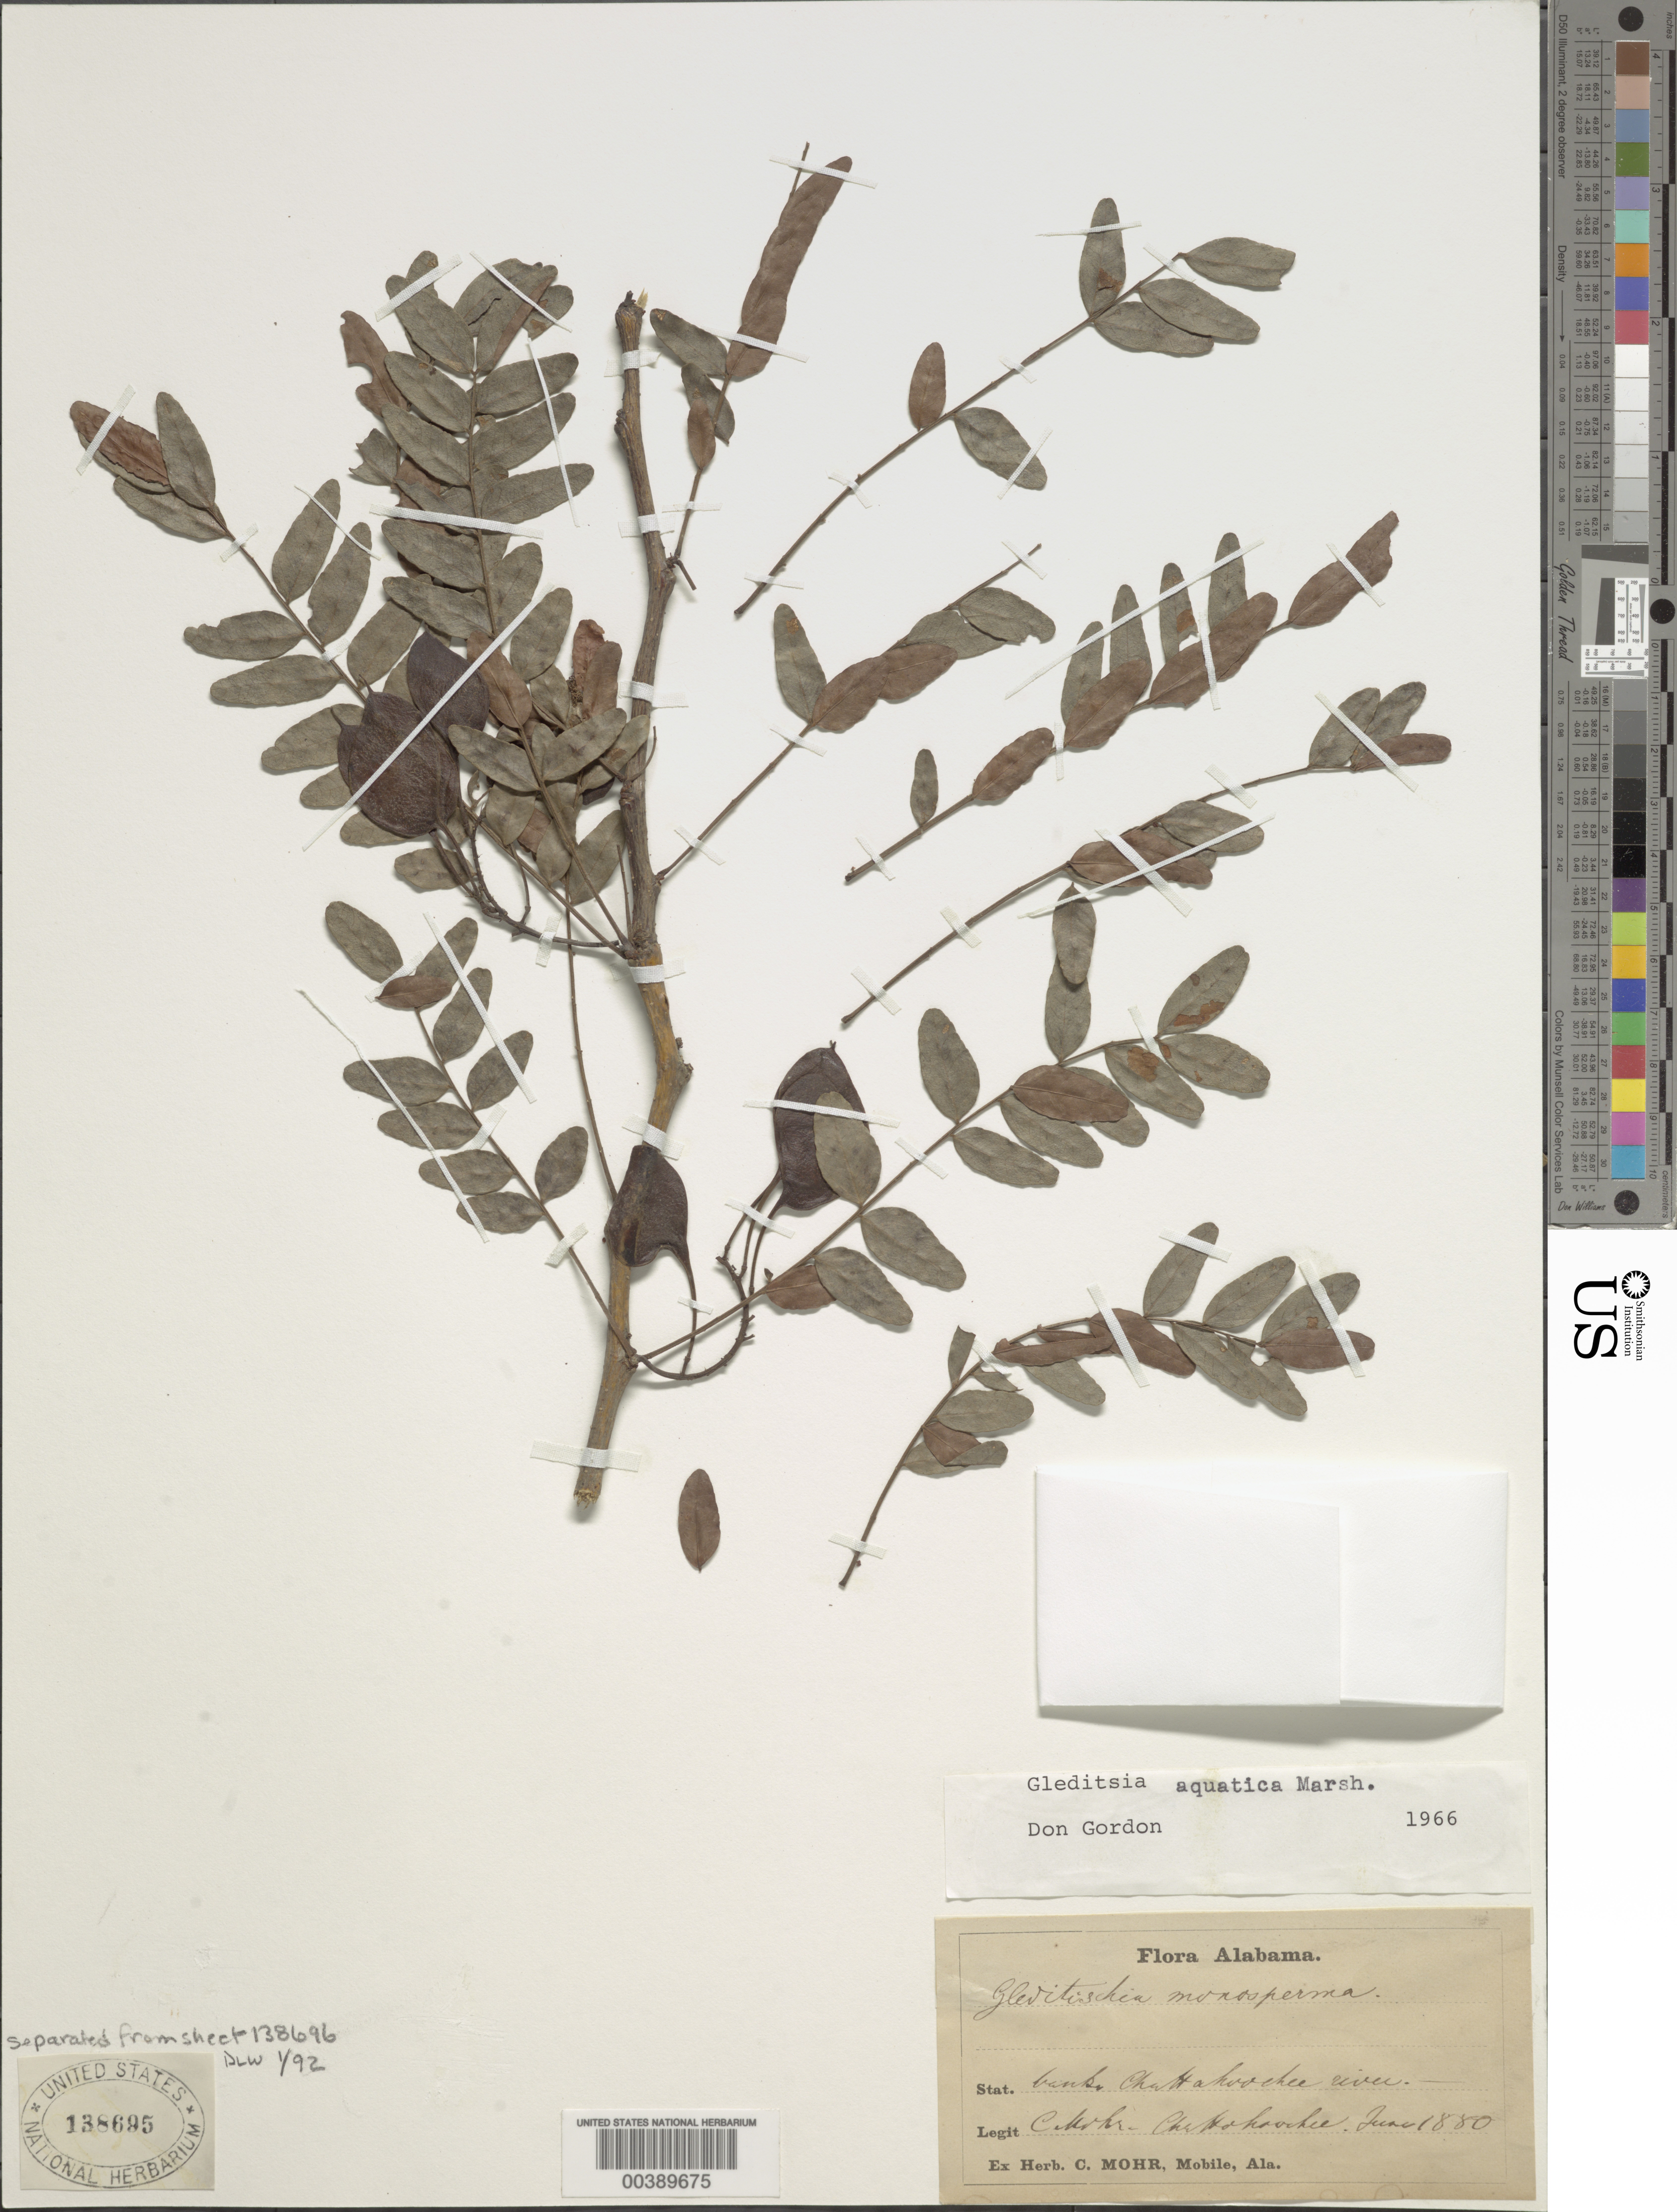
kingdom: Plantae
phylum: Tracheophyta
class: Magnoliopsida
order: Fabales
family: Fabaceae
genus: Gleditsia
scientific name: Gleditsia aquatica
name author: Marshall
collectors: C. T. Mohr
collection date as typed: Jun 1880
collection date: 1880-06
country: United States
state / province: Florida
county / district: Gadsden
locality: Bank of the chattahoochee river, chattahoochee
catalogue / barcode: US 138695